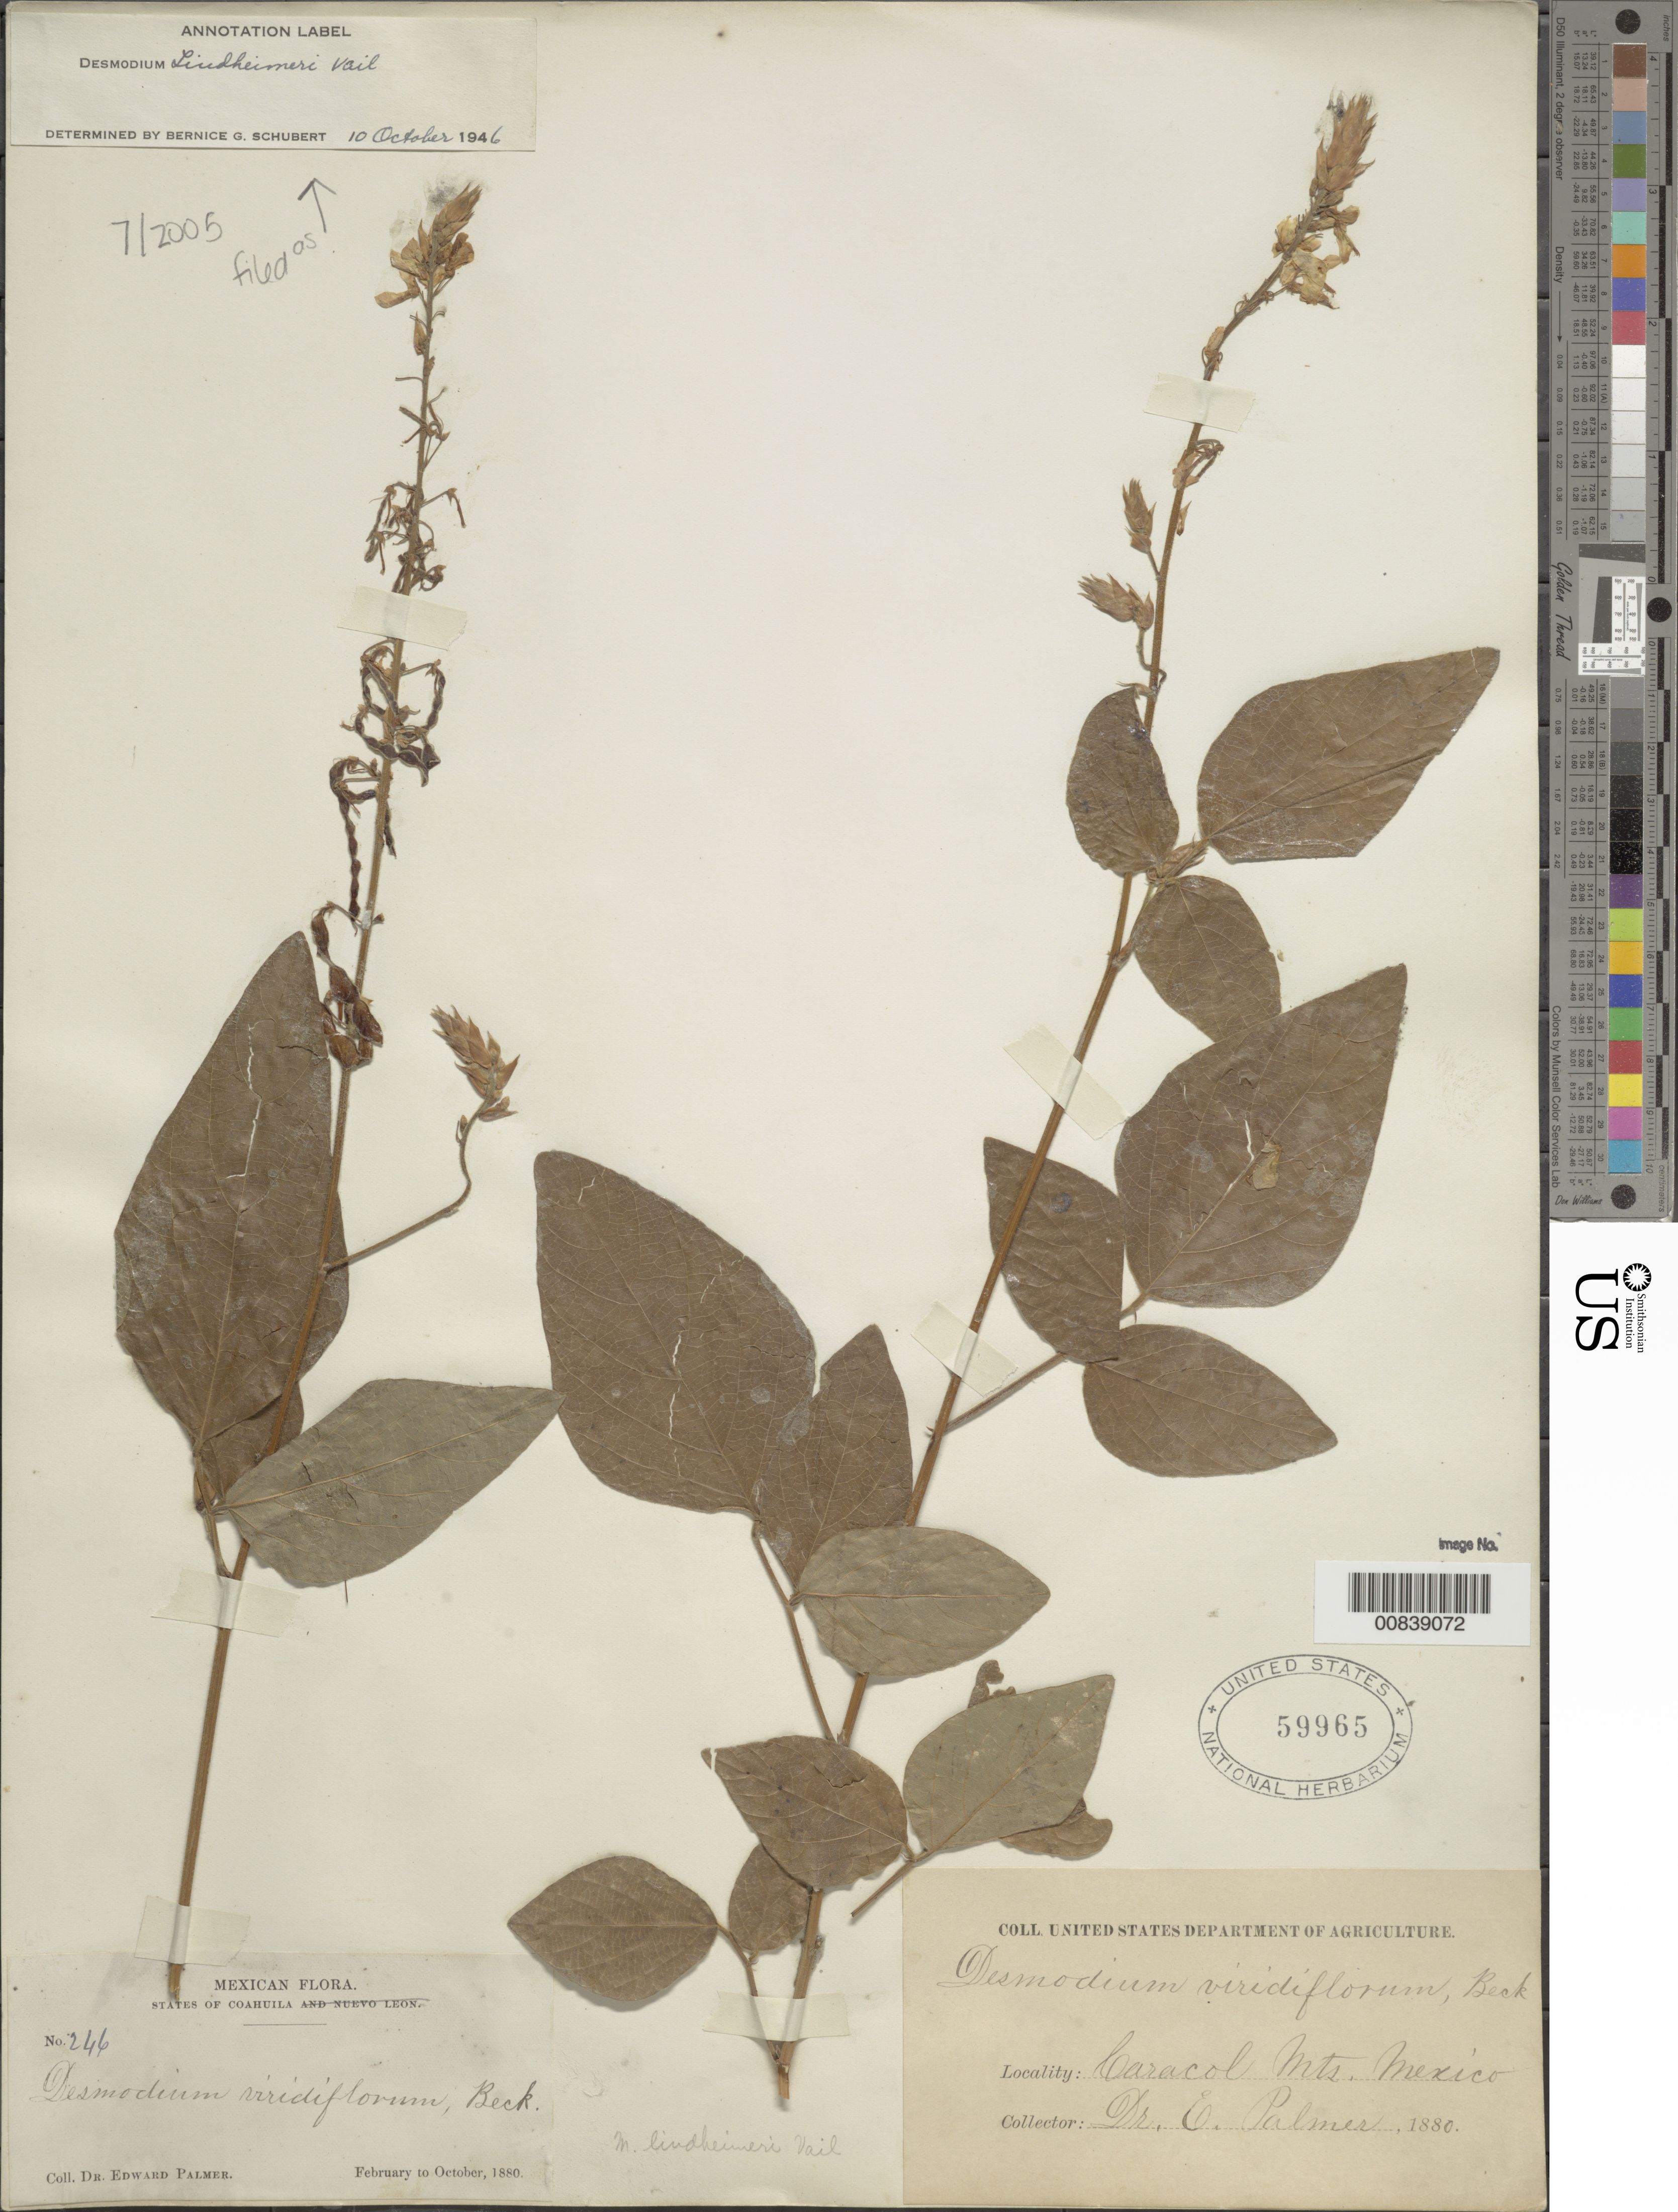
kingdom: Plantae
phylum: Tracheophyta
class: Magnoliopsida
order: Fabales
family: Fabaceae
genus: Desmodium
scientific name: Desmodium lindheimeri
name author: Vail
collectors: E. Palmer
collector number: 246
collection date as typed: Feb 1880 to -- Oct 1880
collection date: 1880-02/1880-10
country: Mexico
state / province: Coahuila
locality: Caracol Mts., Coahuila.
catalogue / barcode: US 59965